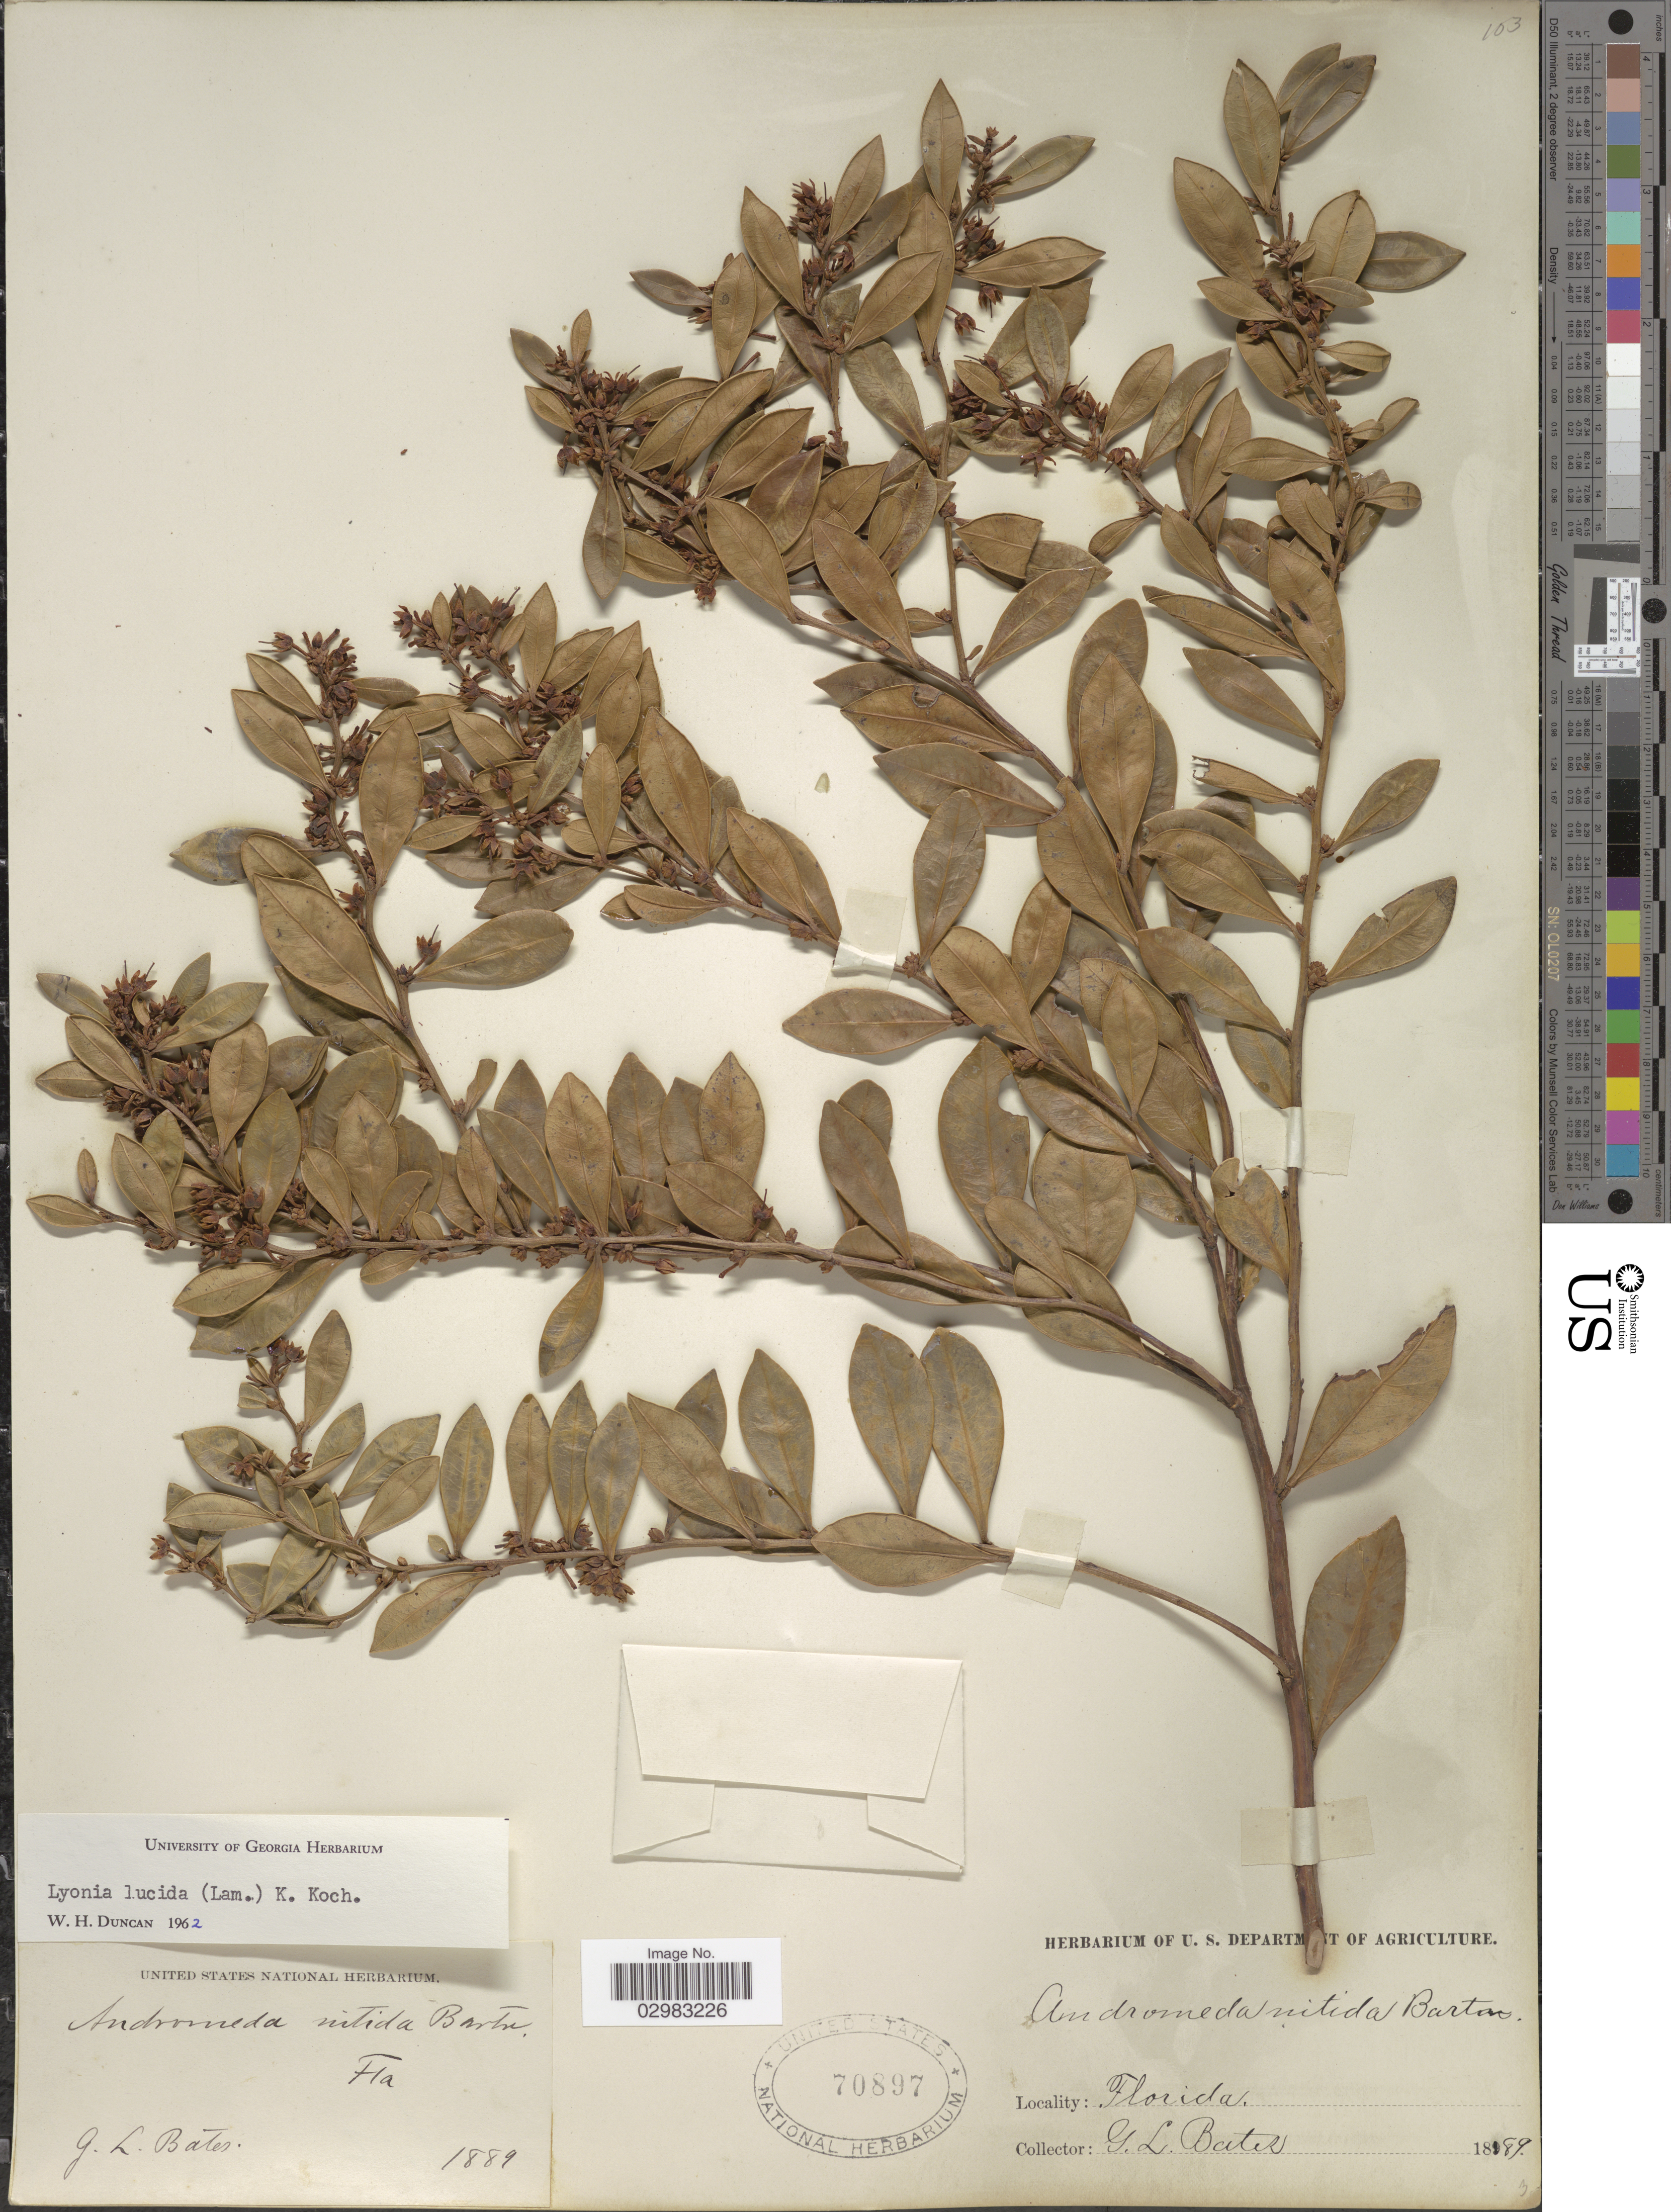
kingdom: Plantae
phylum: Tracheophyta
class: Magnoliopsida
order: Ericales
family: Ericaceae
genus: Lyonia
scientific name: Lyonia lucida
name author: K. Koch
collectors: G. Bates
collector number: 3?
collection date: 1889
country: United States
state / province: Florida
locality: Fla.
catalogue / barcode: US 70897